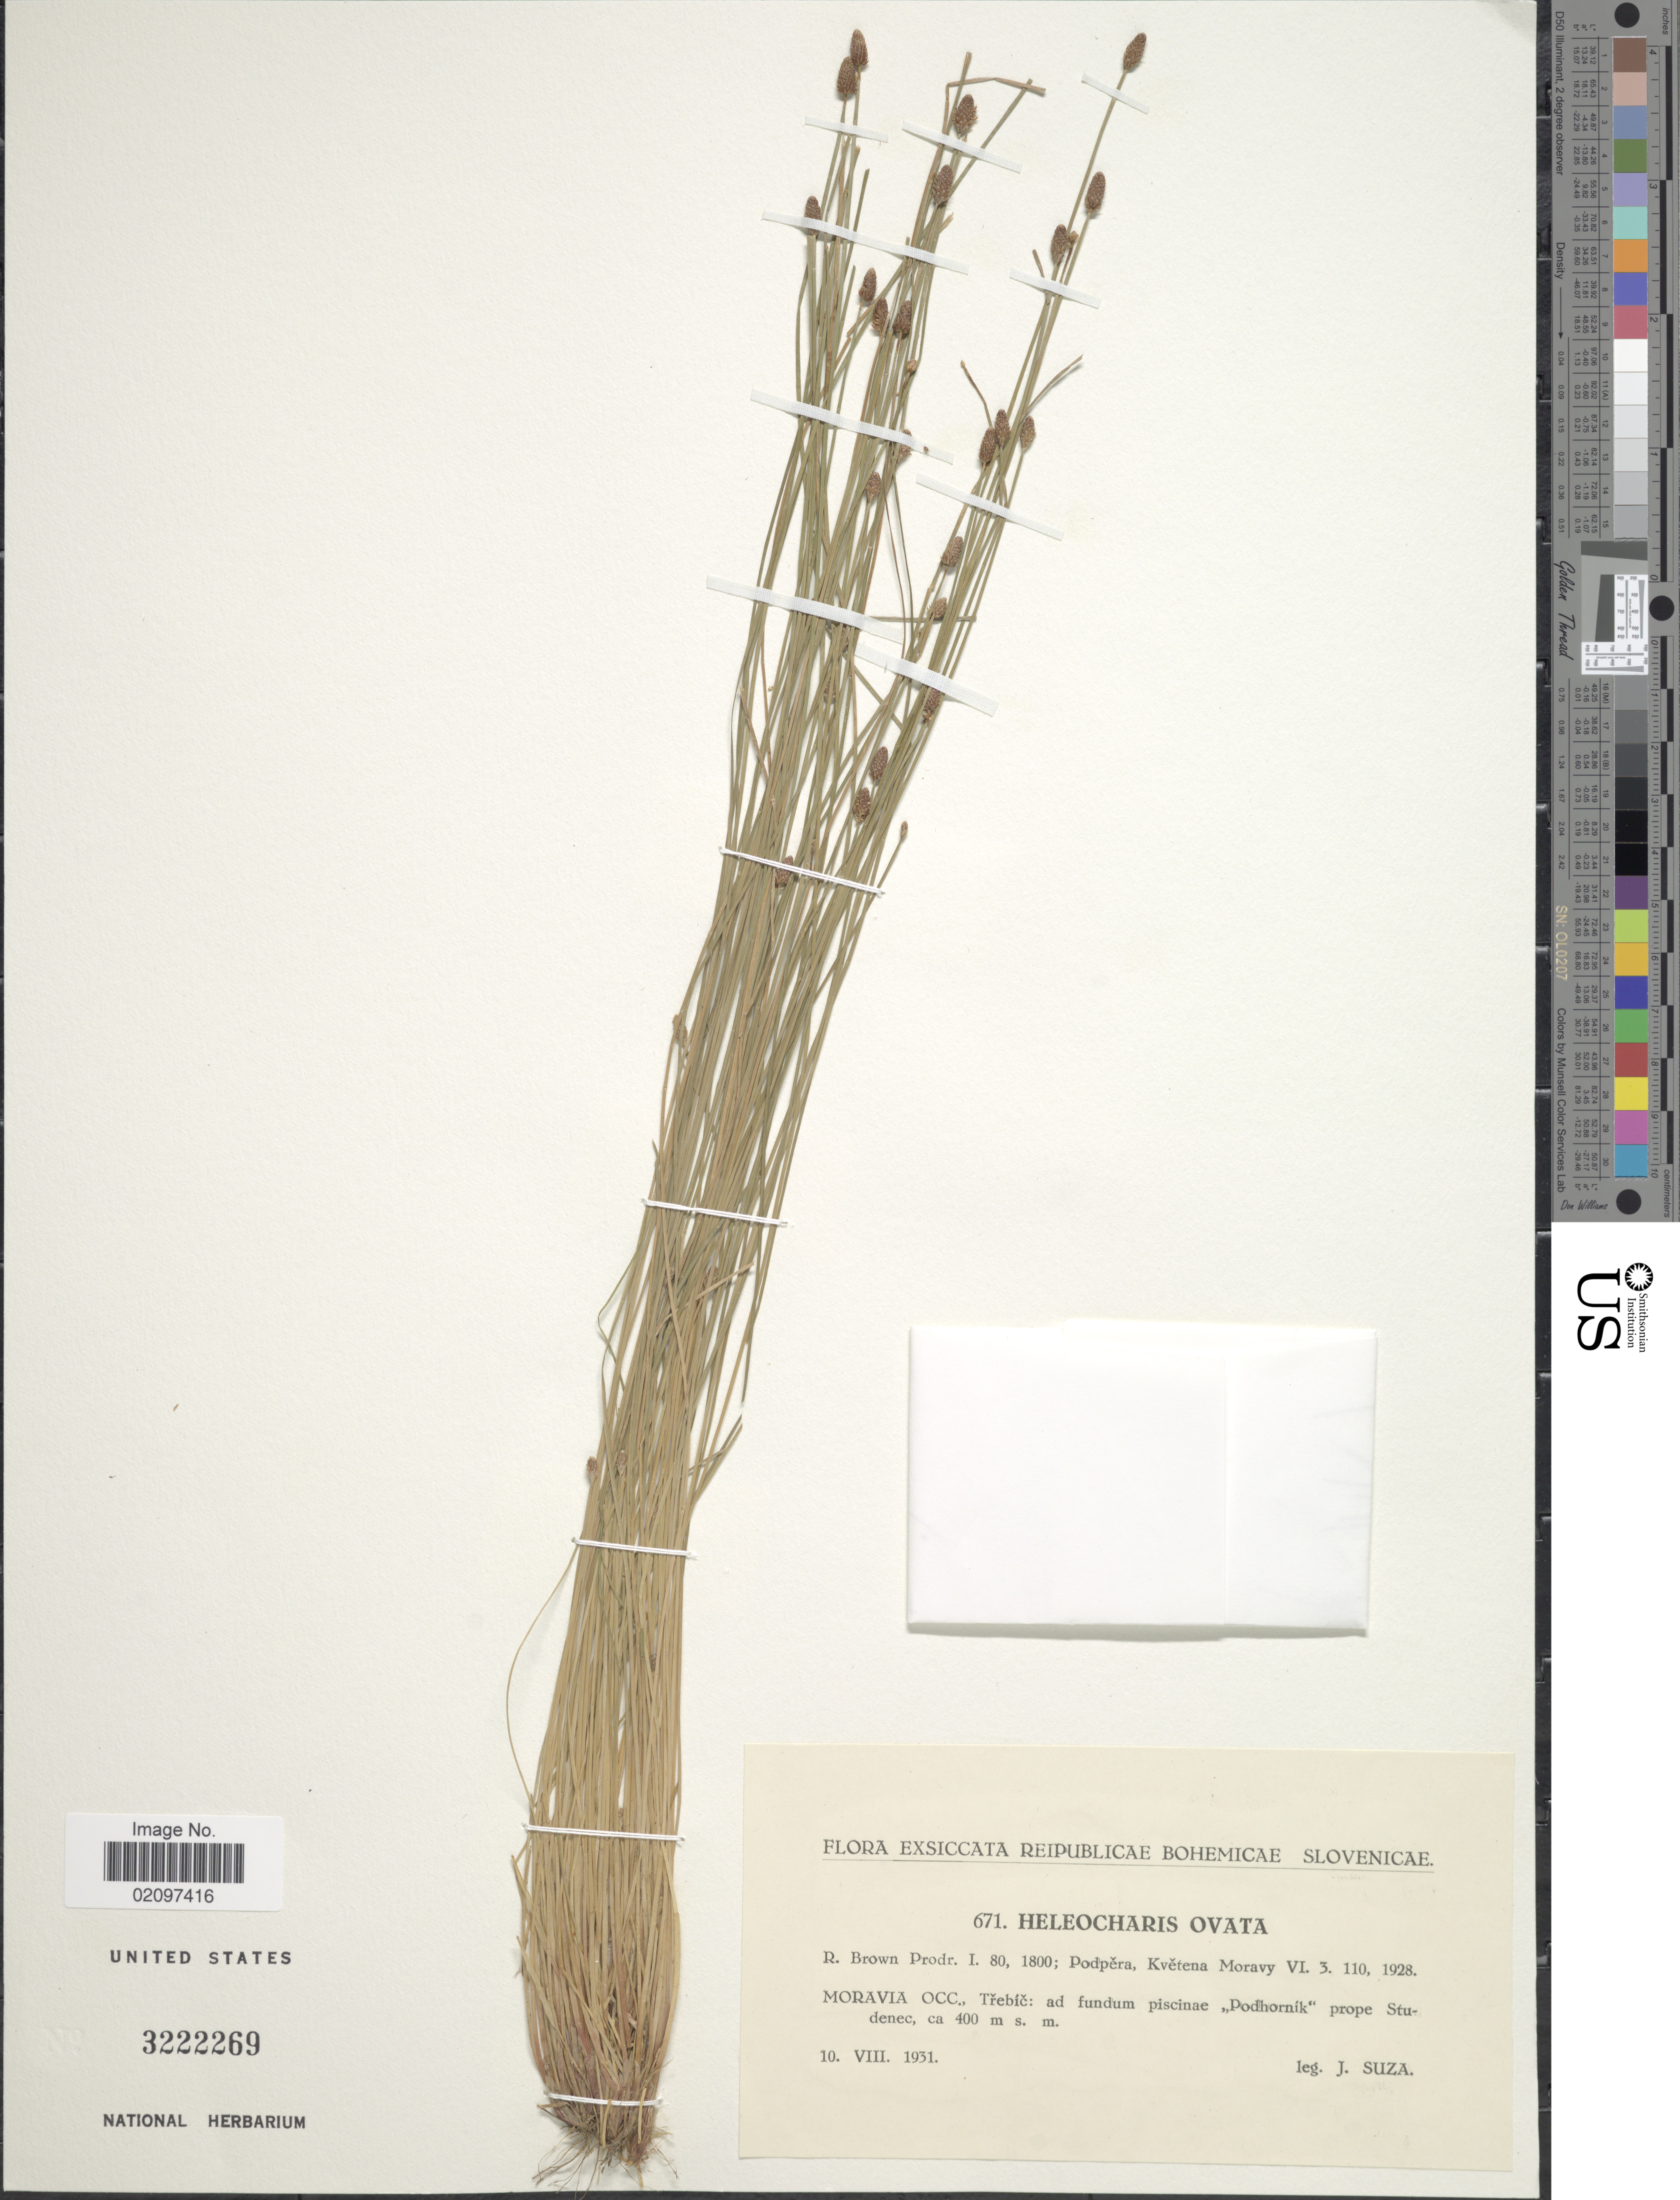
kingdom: Plantae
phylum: Tracheophyta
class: Liliopsida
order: Poales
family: Cyperaceae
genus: Eleocharis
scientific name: Eleocharis ovata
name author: (Roth) Roem. & Schult.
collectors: J. Suza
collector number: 671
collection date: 1931-08-10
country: Czechia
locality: Reipublicae Bohemicae Slovenicae. Moravia occ. Trebic: ad fundum piscinae Podhornik prope Studenec.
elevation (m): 400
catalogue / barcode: US 3222269